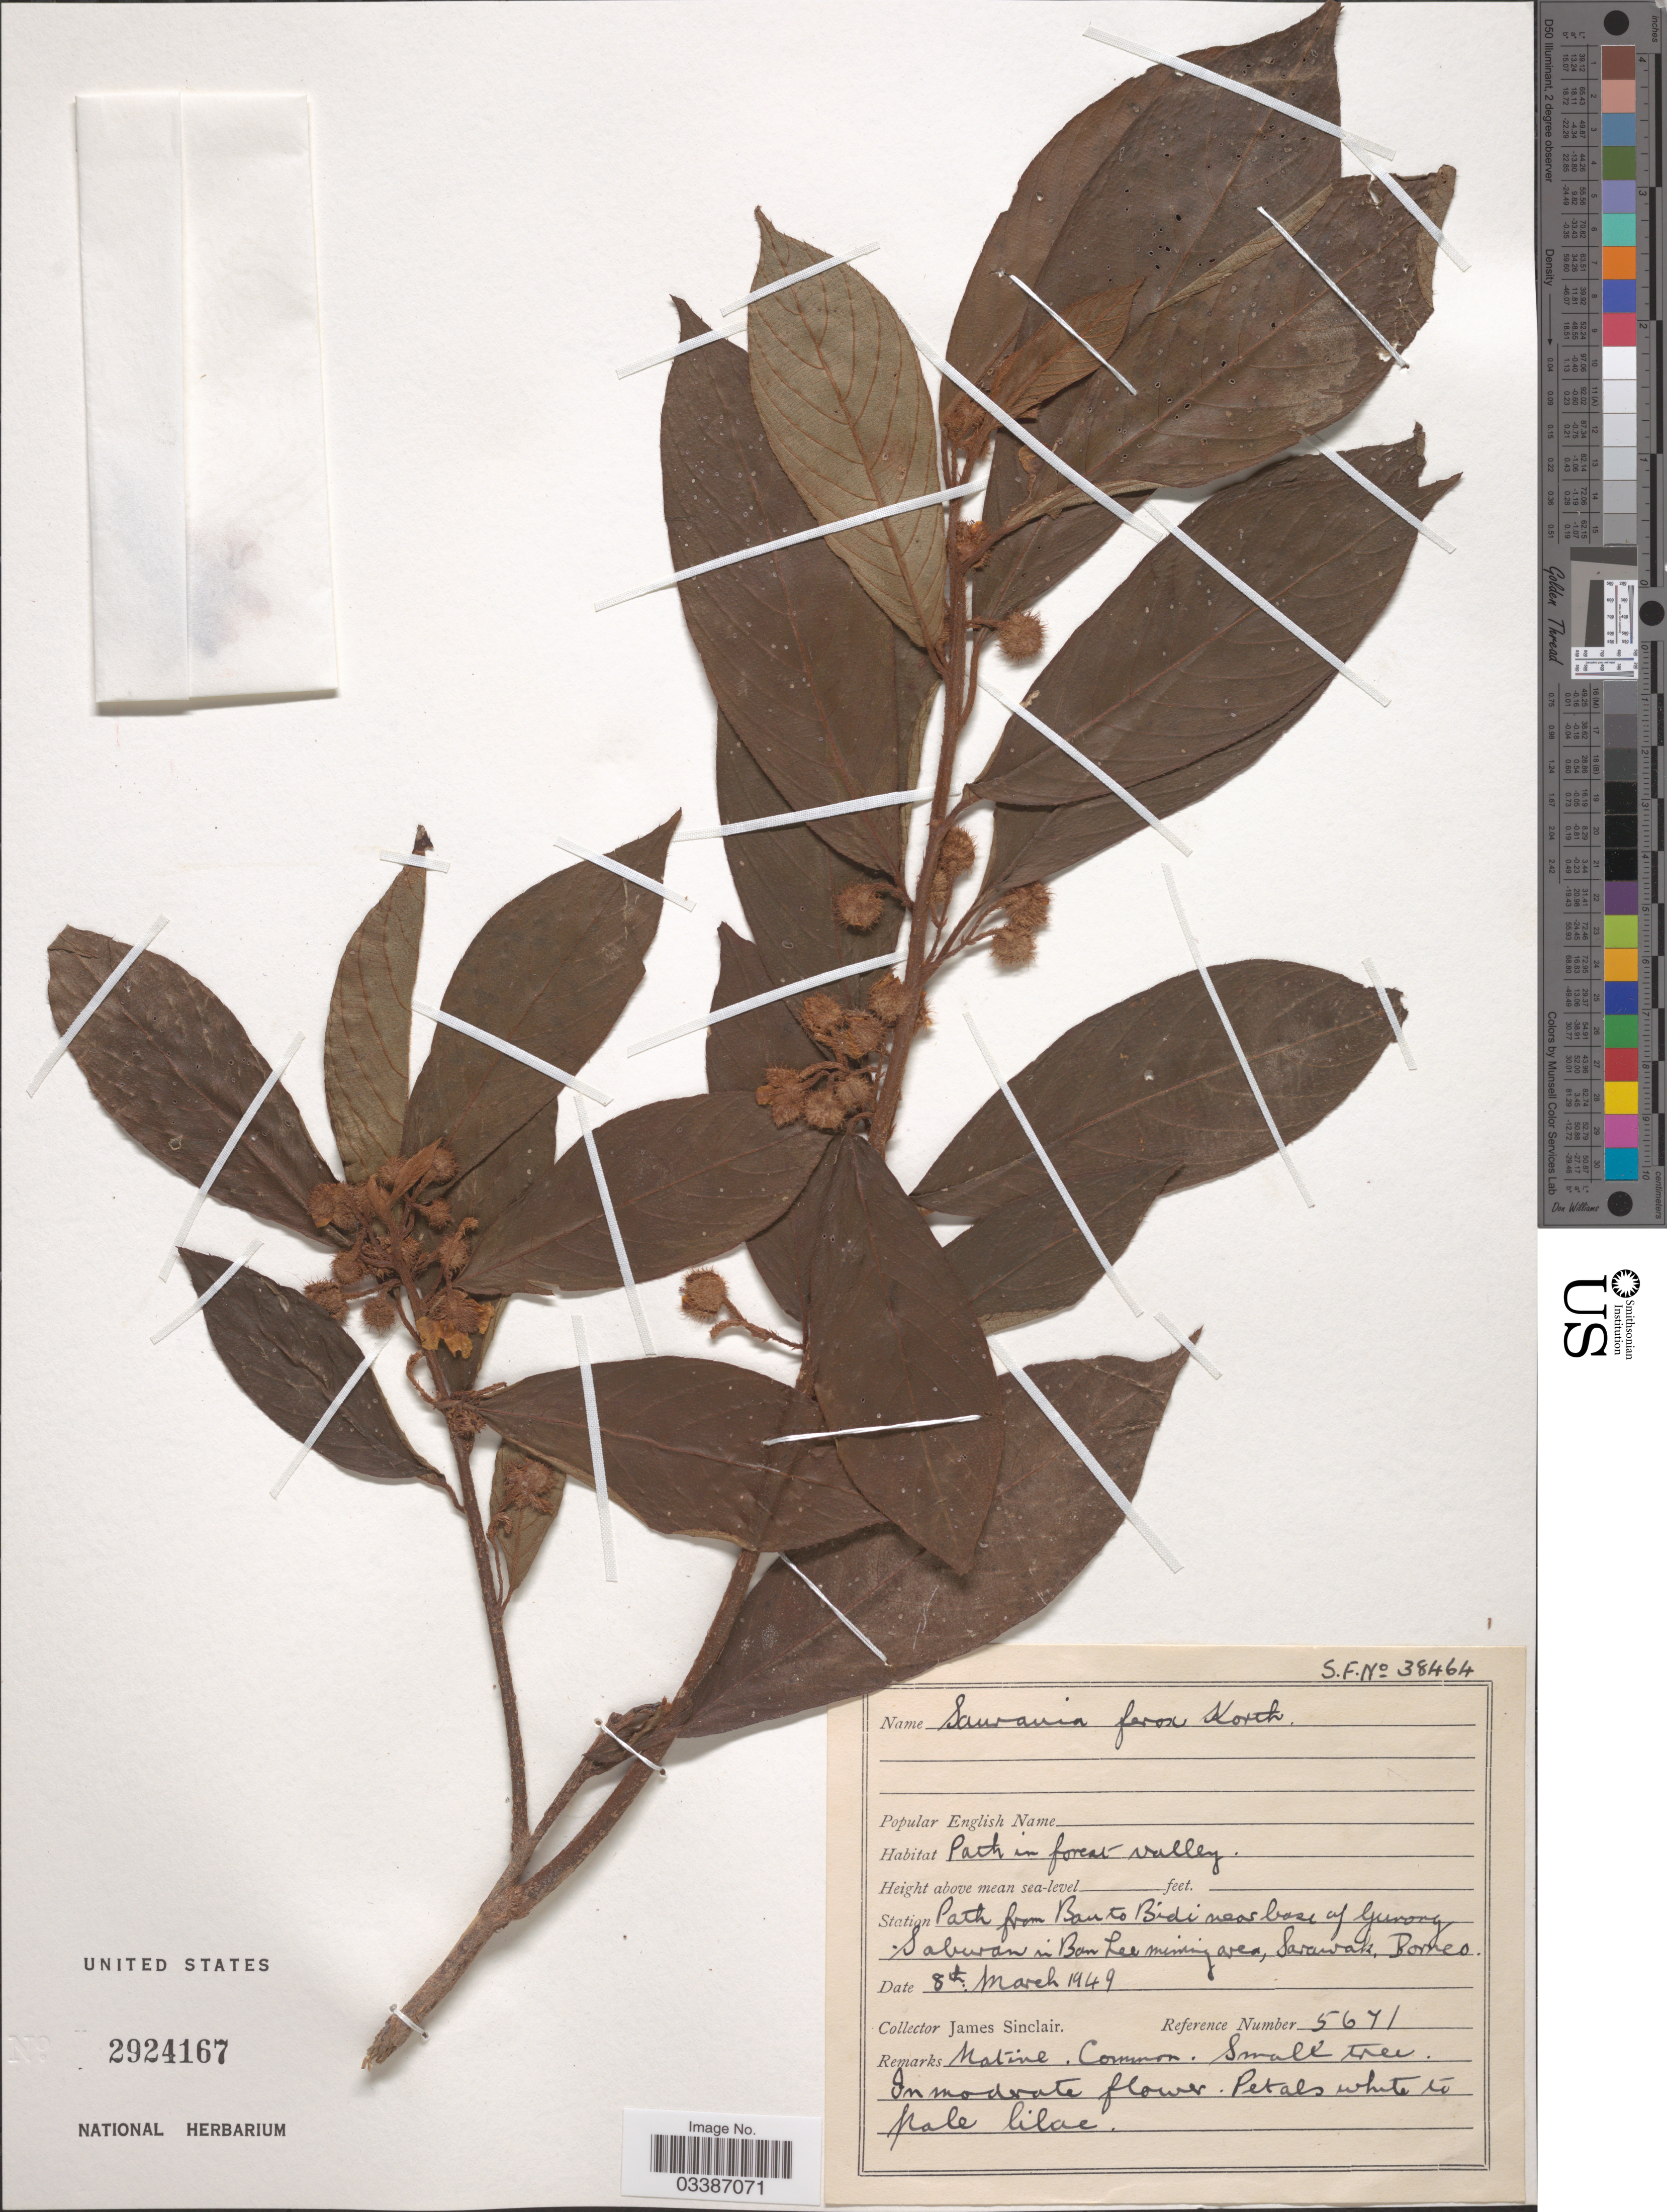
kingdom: Plantae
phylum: Tracheophyta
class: Magnoliopsida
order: Ericales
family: Actinidiaceae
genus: Saurauia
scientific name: Saurauia ferox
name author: Korth.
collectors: J. Sinclair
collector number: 5671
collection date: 1949-03-08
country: Malaysia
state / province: Sarawak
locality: Station Path from Banto bidi near vase of Gunong Sabwan in Bow Lee mining area, Borneo.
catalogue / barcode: US 2924167